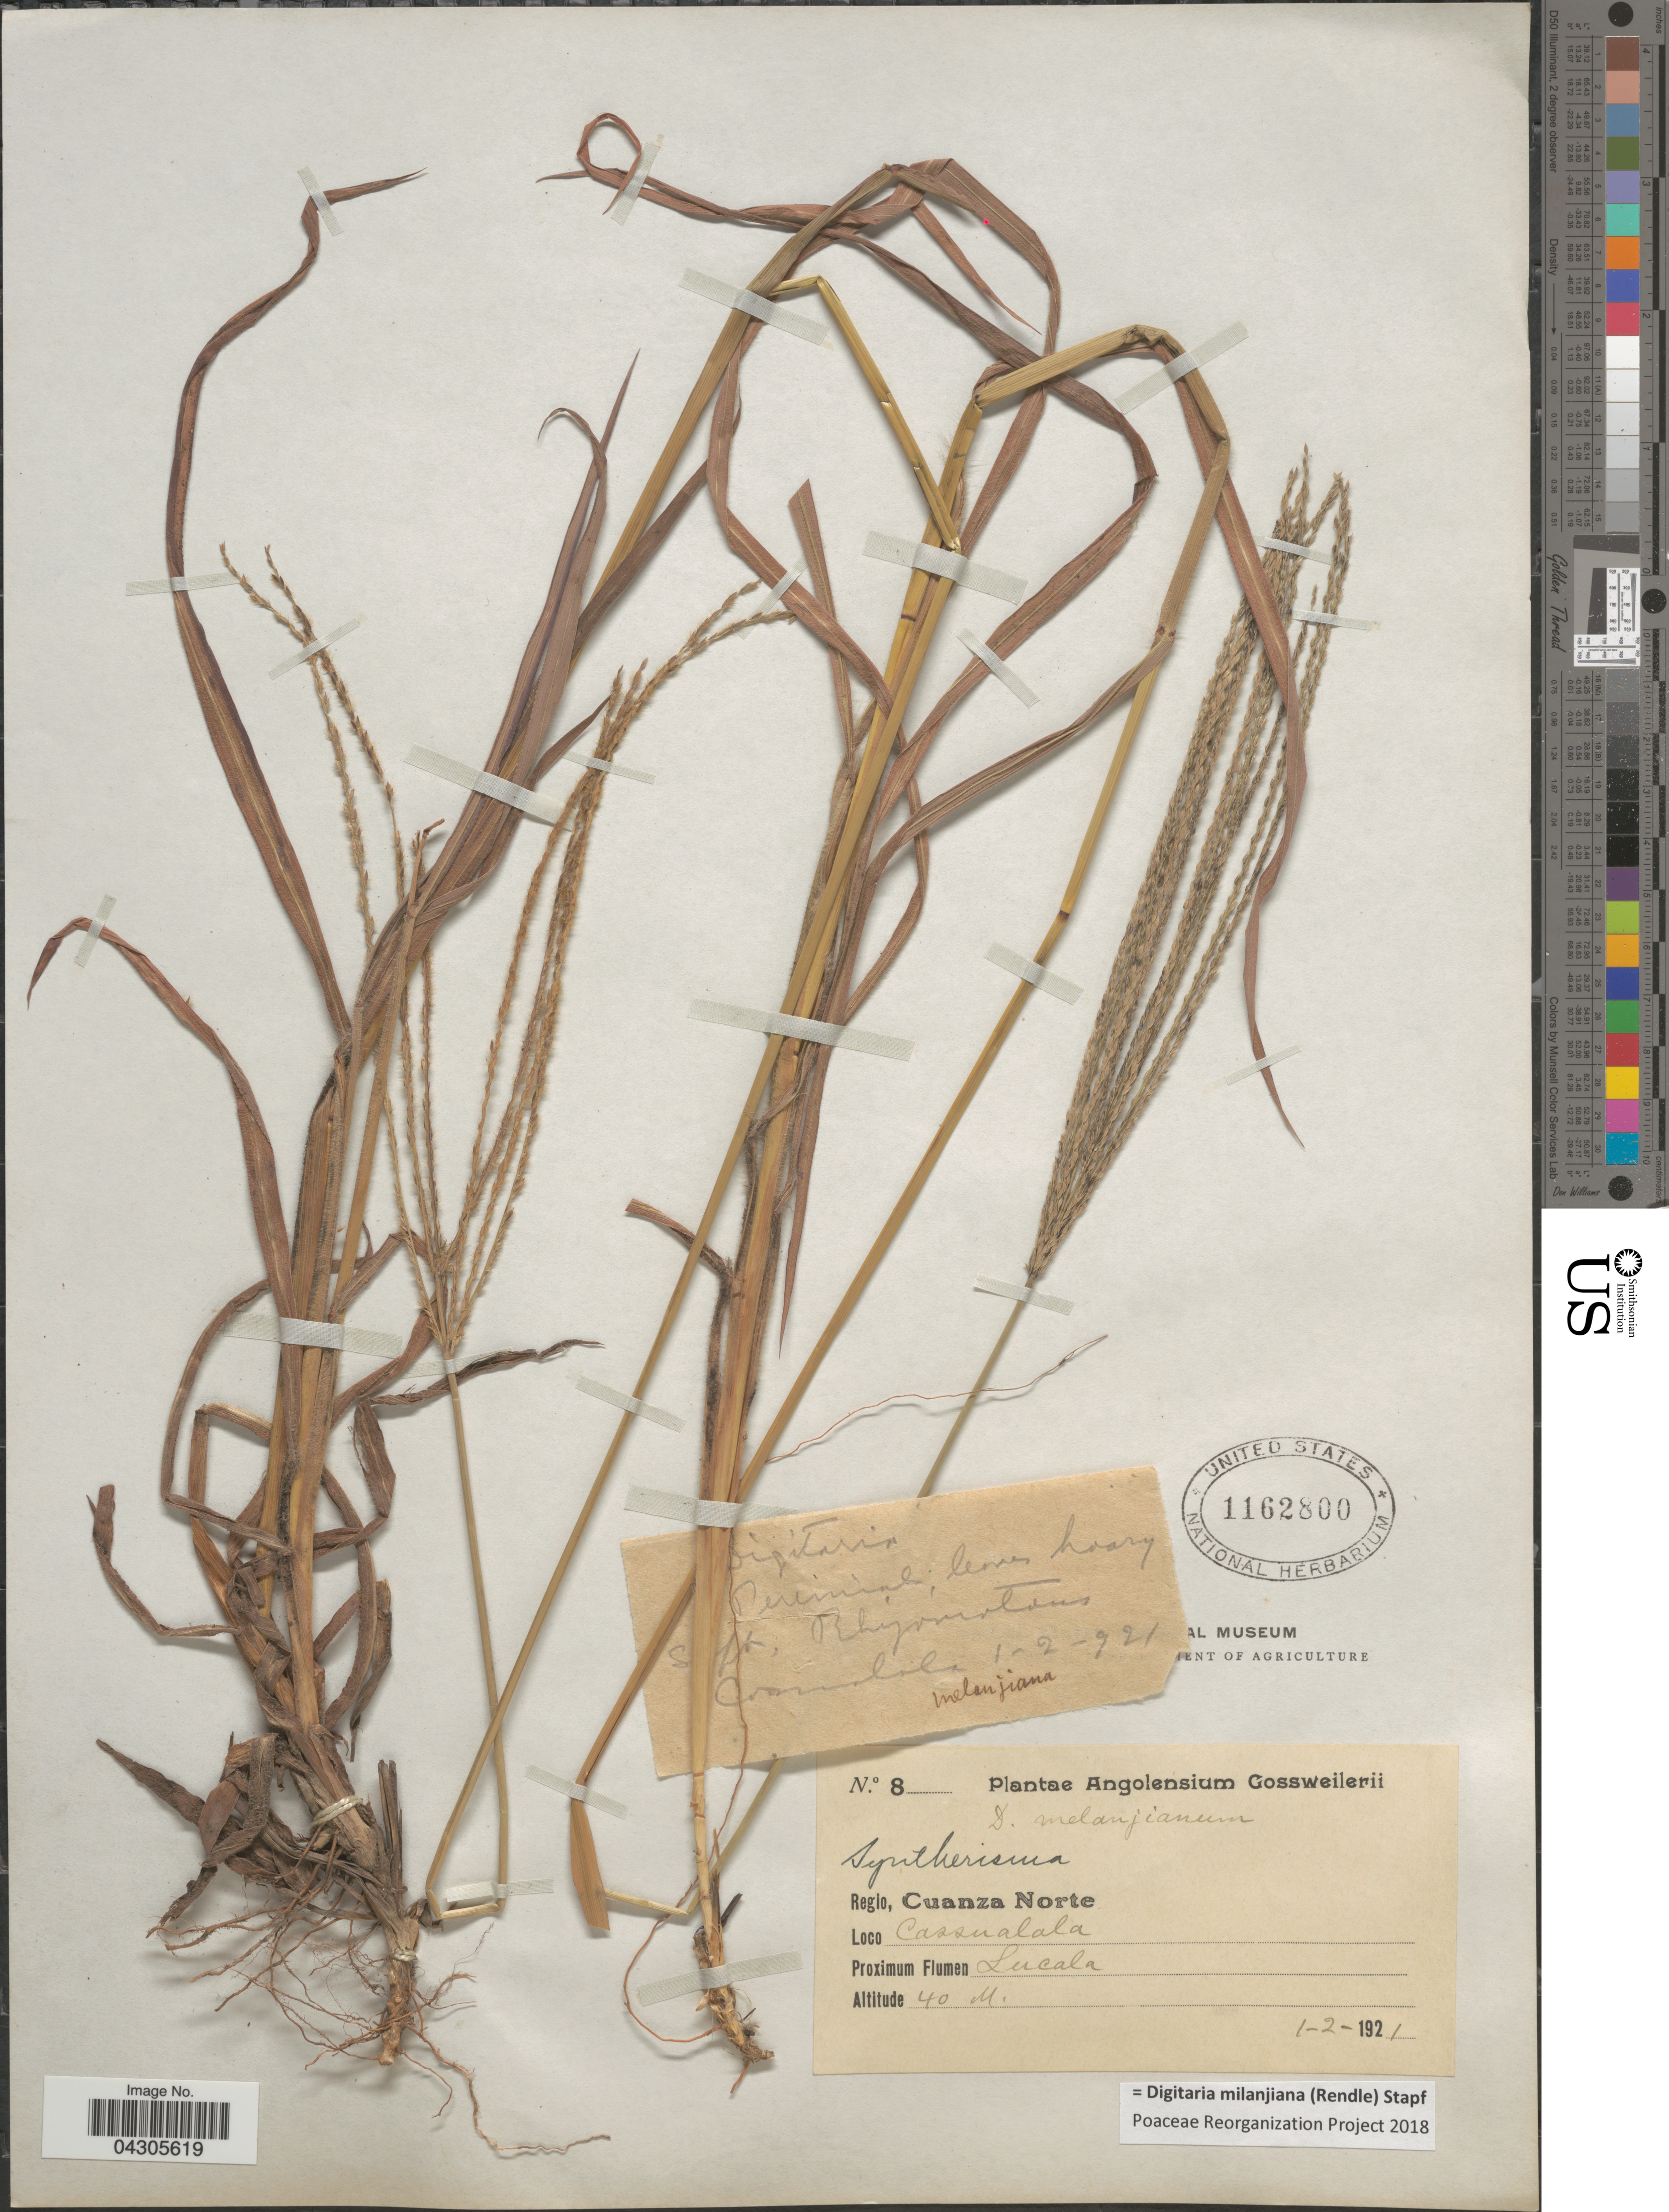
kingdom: Plantae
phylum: Tracheophyta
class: Liliopsida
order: Poales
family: Poaceae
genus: Digitaria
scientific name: Digitaria milanjiana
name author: (Rendle) Stapf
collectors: -. Gossweiler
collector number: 8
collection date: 1921-02-01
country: Angola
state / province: Cuanza Norte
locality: Angolensium. Regio, Cuanza Norte. Cassualala.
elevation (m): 40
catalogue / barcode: US 1162800